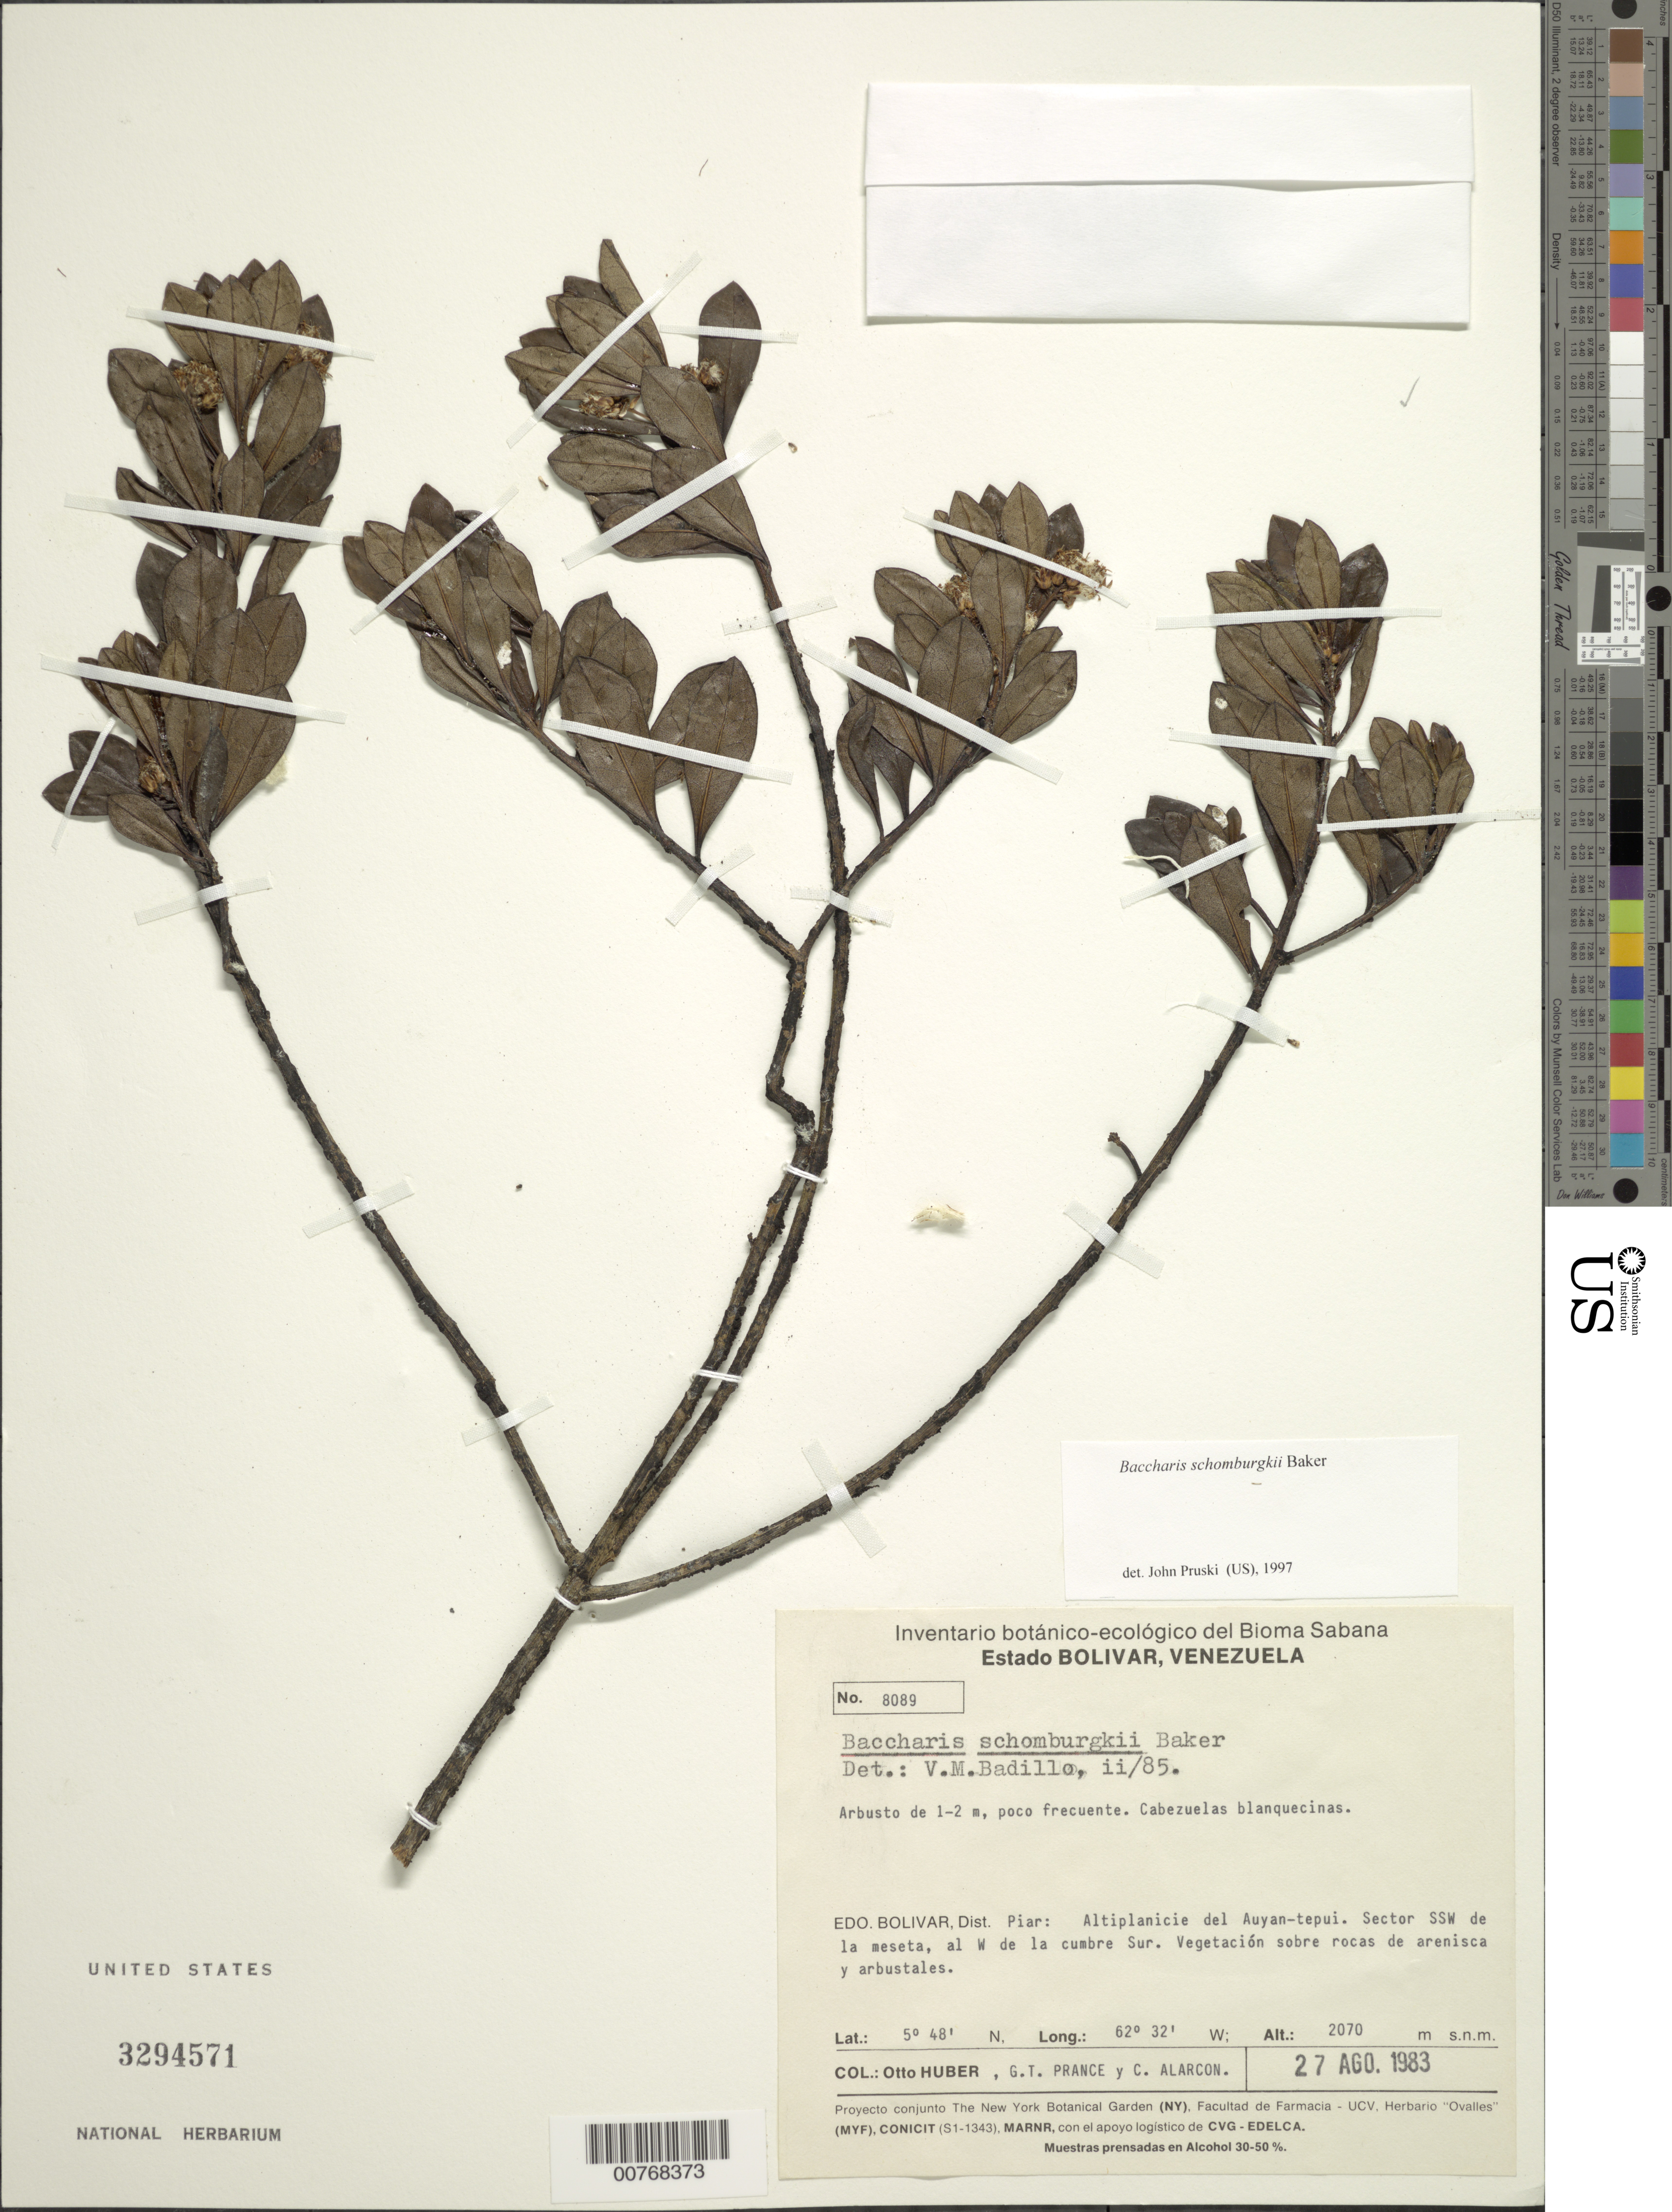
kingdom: Plantae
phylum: Tracheophyta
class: Magnoliopsida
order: Asterales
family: Asteraceae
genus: Baccharis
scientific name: Baccharis schomburgkii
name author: Baker in Mart.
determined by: Badillo, V. M.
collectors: O. Huber, G. T. Prance & C. Alarcon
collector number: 8089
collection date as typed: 27-Aug-83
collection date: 1983-08-27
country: Venezuela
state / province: Bolívar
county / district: Piar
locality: Auyan-tepuí, sect. SSW de la meseta, al W de la cumbre sur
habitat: Vegetación sobre rocas de arenisca y arbustales.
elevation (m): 2070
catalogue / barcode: US 3294571